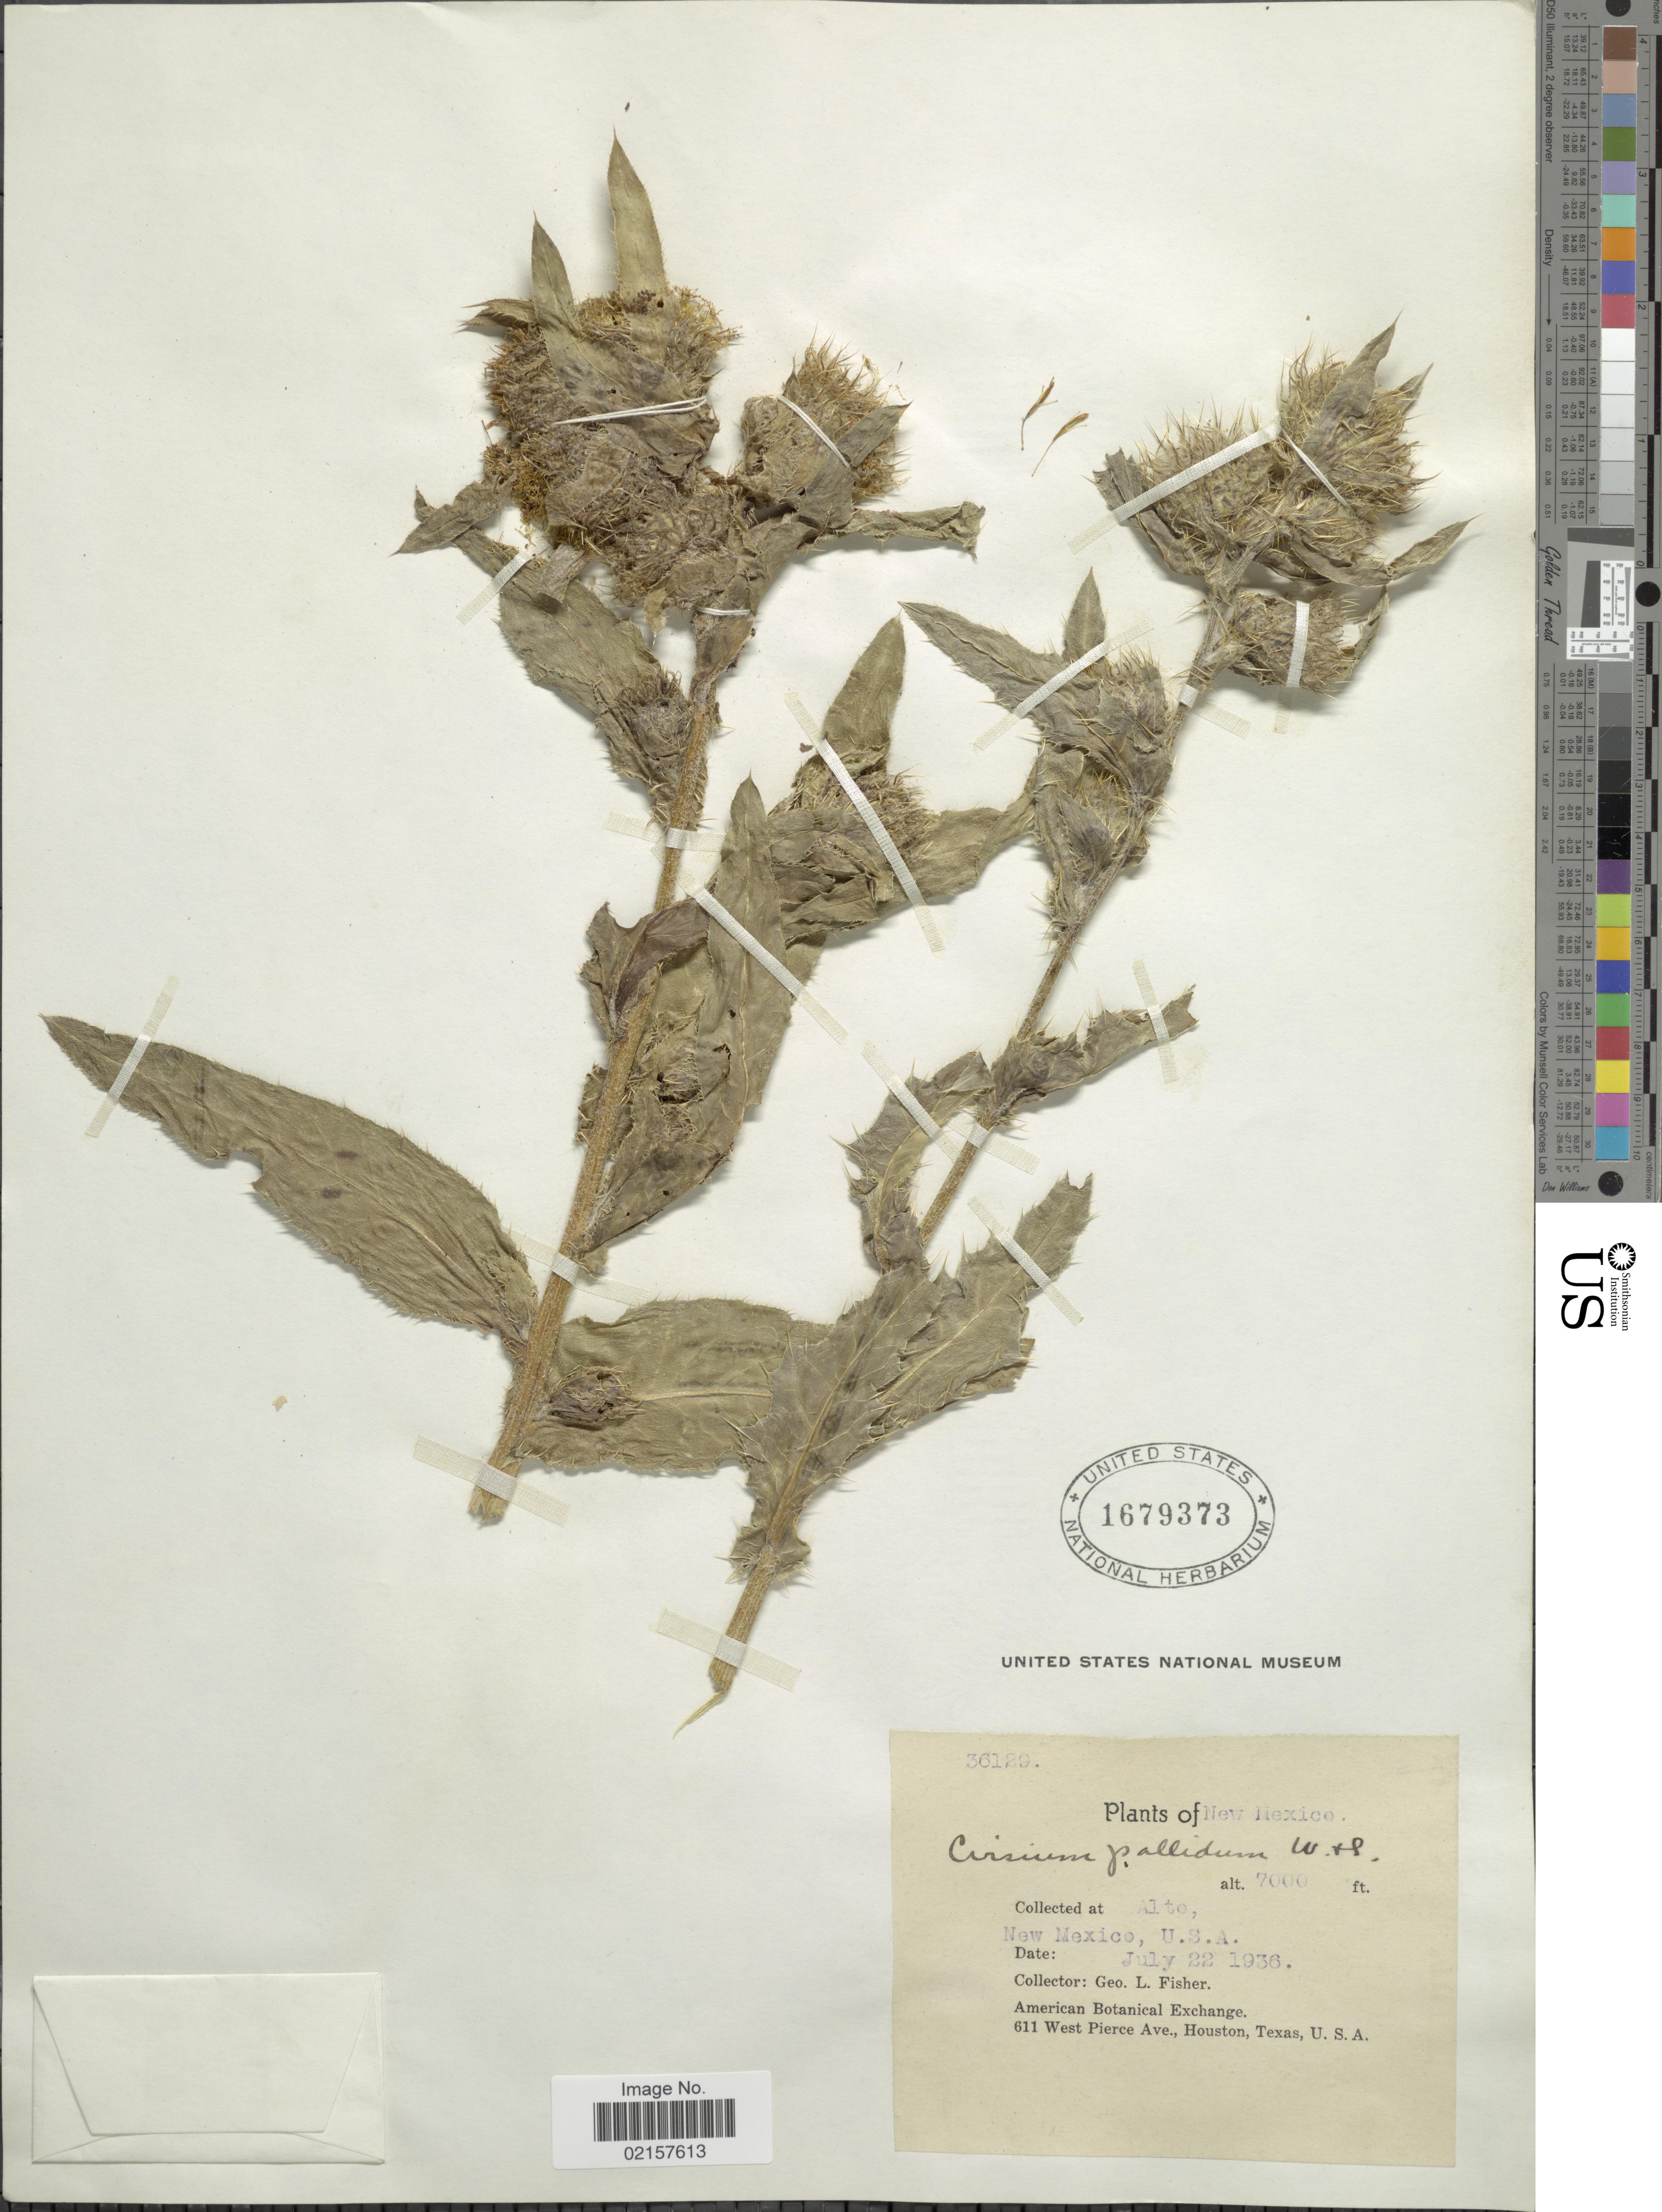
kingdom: Plantae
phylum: Tracheophyta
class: Magnoliopsida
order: Asterales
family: Asteraceae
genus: Cirsium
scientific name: Cirsium parryi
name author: (A. Gray) Petr.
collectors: G. L. Fisher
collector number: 36129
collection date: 1936-07-22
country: United States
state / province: New Mexico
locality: Alto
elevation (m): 2134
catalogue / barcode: US 1679373